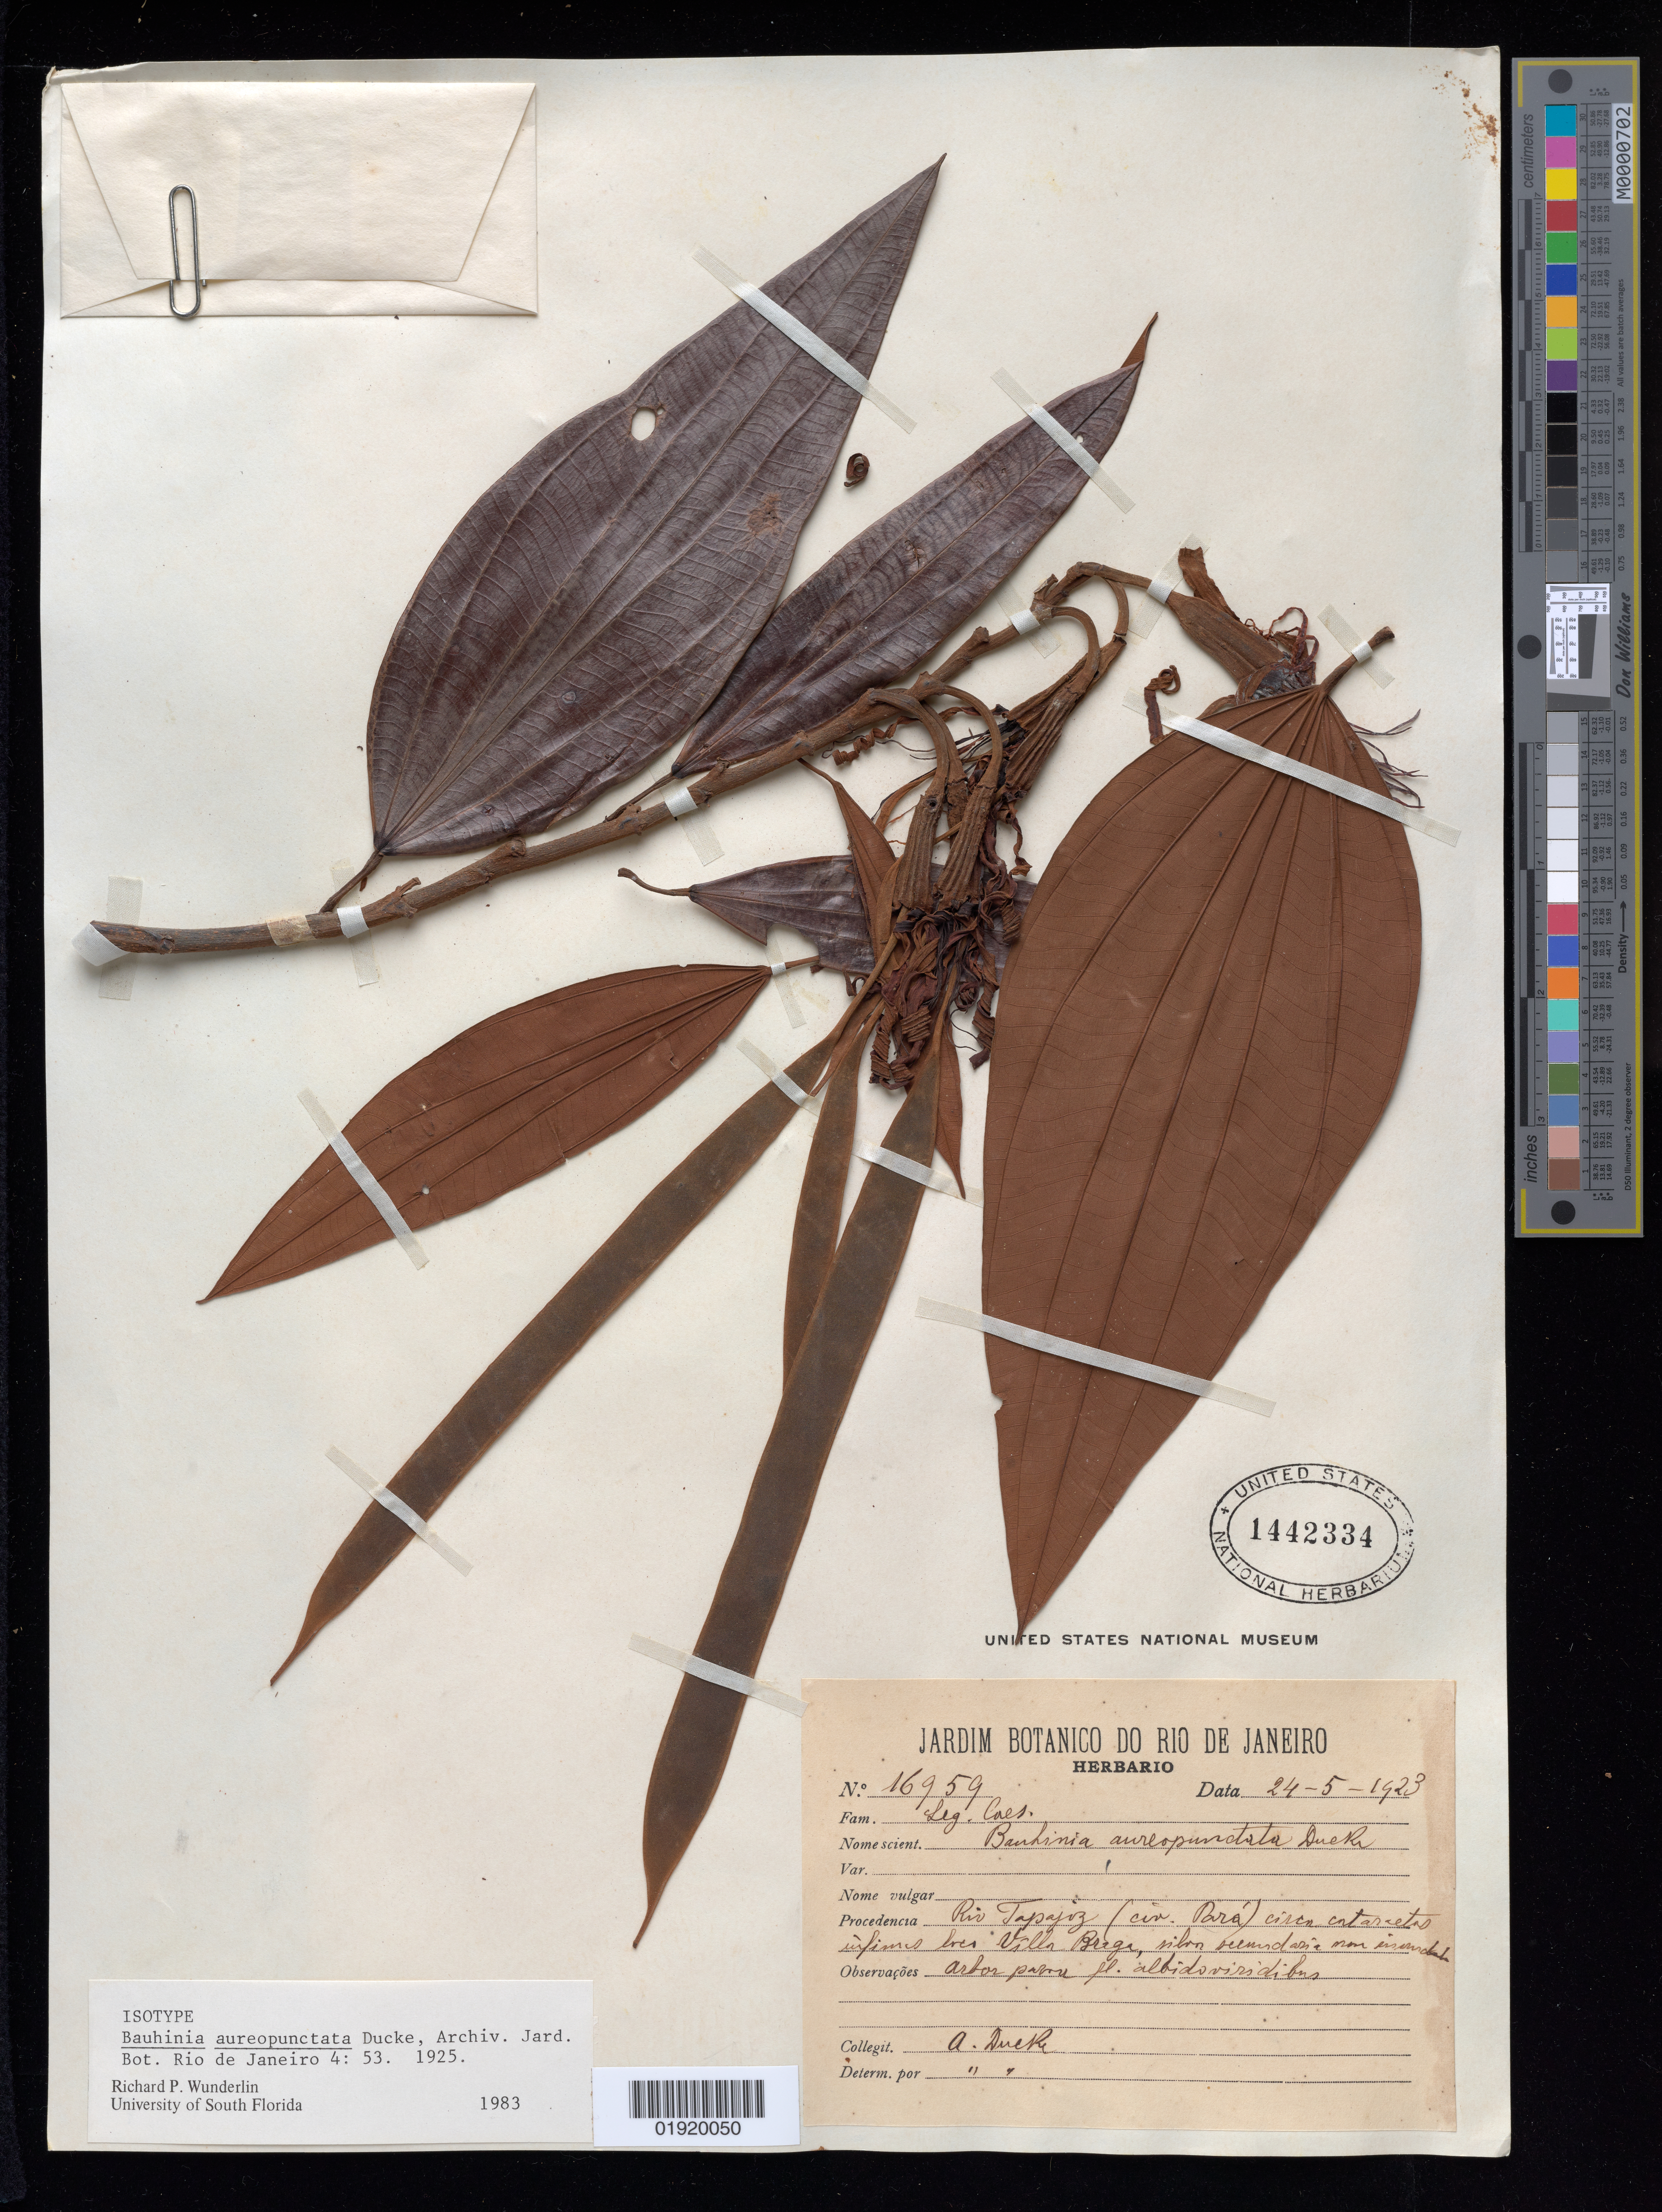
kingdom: Plantae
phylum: Tracheophyta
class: Magnoliopsida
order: Fabales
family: Fabaceae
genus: Bauhinia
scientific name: Bauhinia aureopunctata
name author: Ducke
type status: Isolectotype; Isosyntype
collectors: A. Ducke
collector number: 16959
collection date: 1923-05-24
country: Brazil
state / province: Pará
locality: Rio Tapajoz (civ Pará) prope cataractas infimas loco Villa Braja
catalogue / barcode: US 1442334